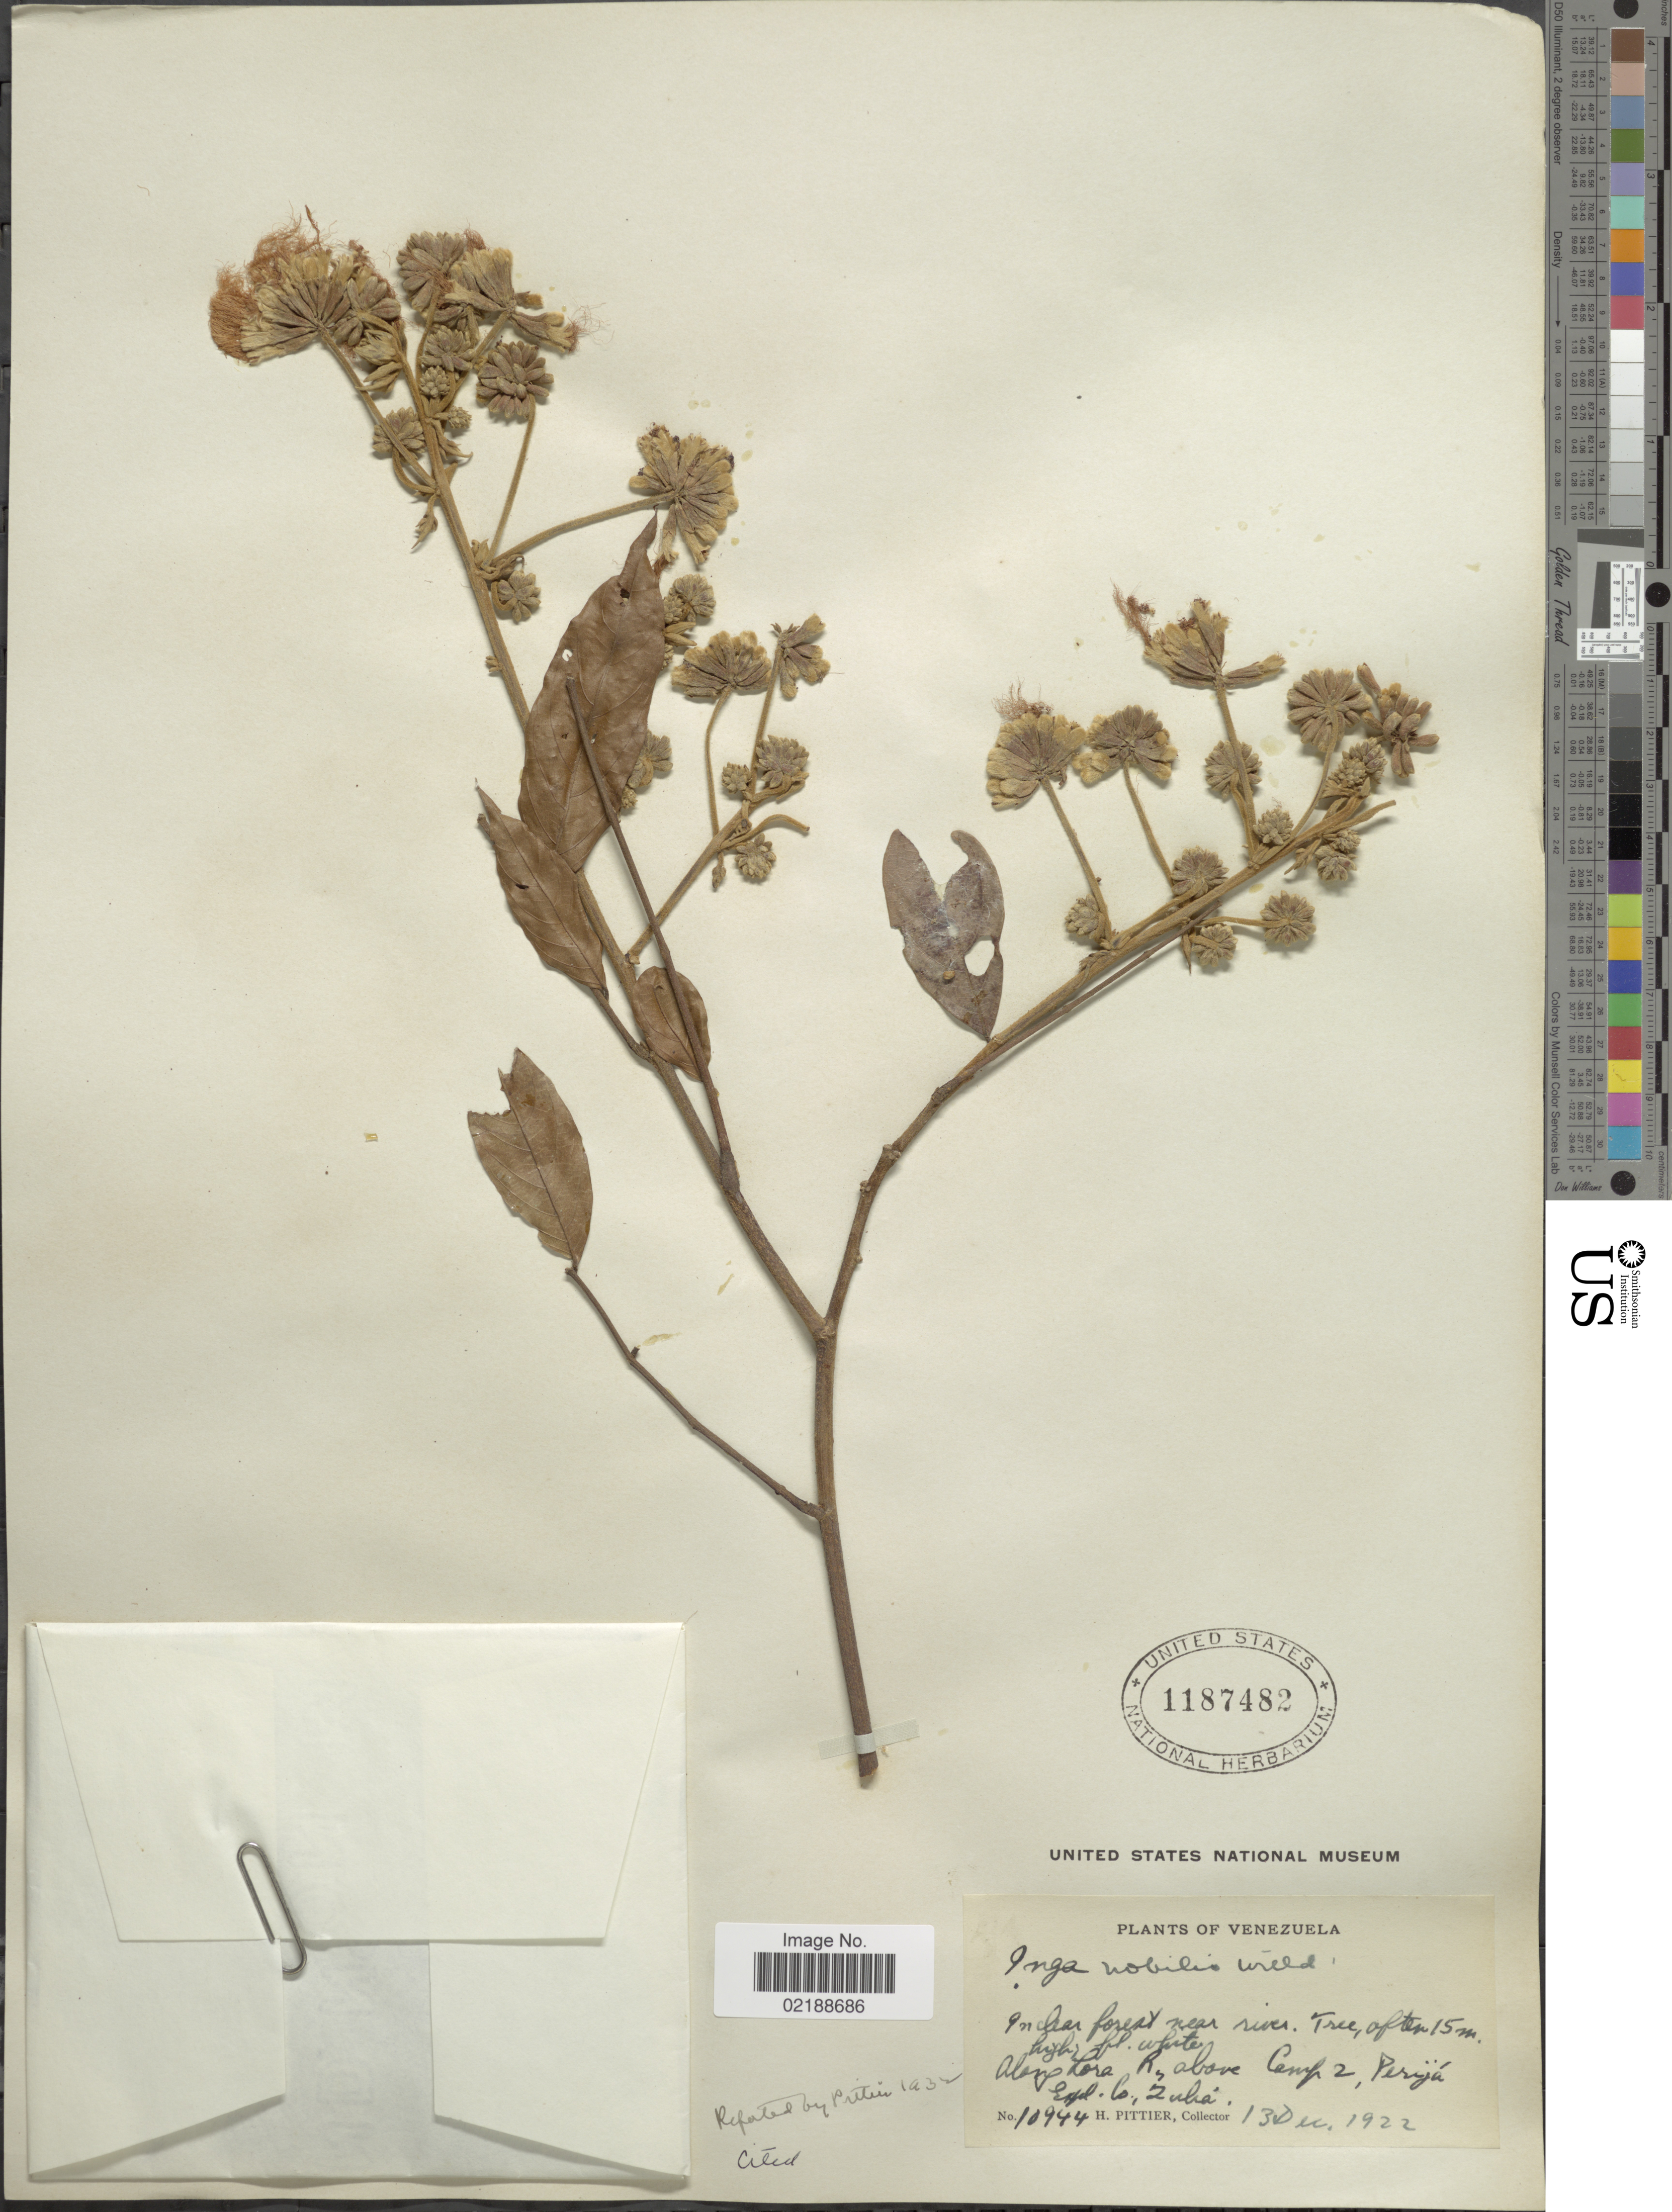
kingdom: Plantae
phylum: Tracheophyta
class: Magnoliopsida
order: Fabales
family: Fabaceae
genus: Inga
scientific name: Inga nobilis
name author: Willd.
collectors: H. F. Pittier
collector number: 10944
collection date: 1922-12-13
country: Venezuela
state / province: Zulia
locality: Along Lora R, above Camp 2, Perijá Eagel Co.,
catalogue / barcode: US 1187482